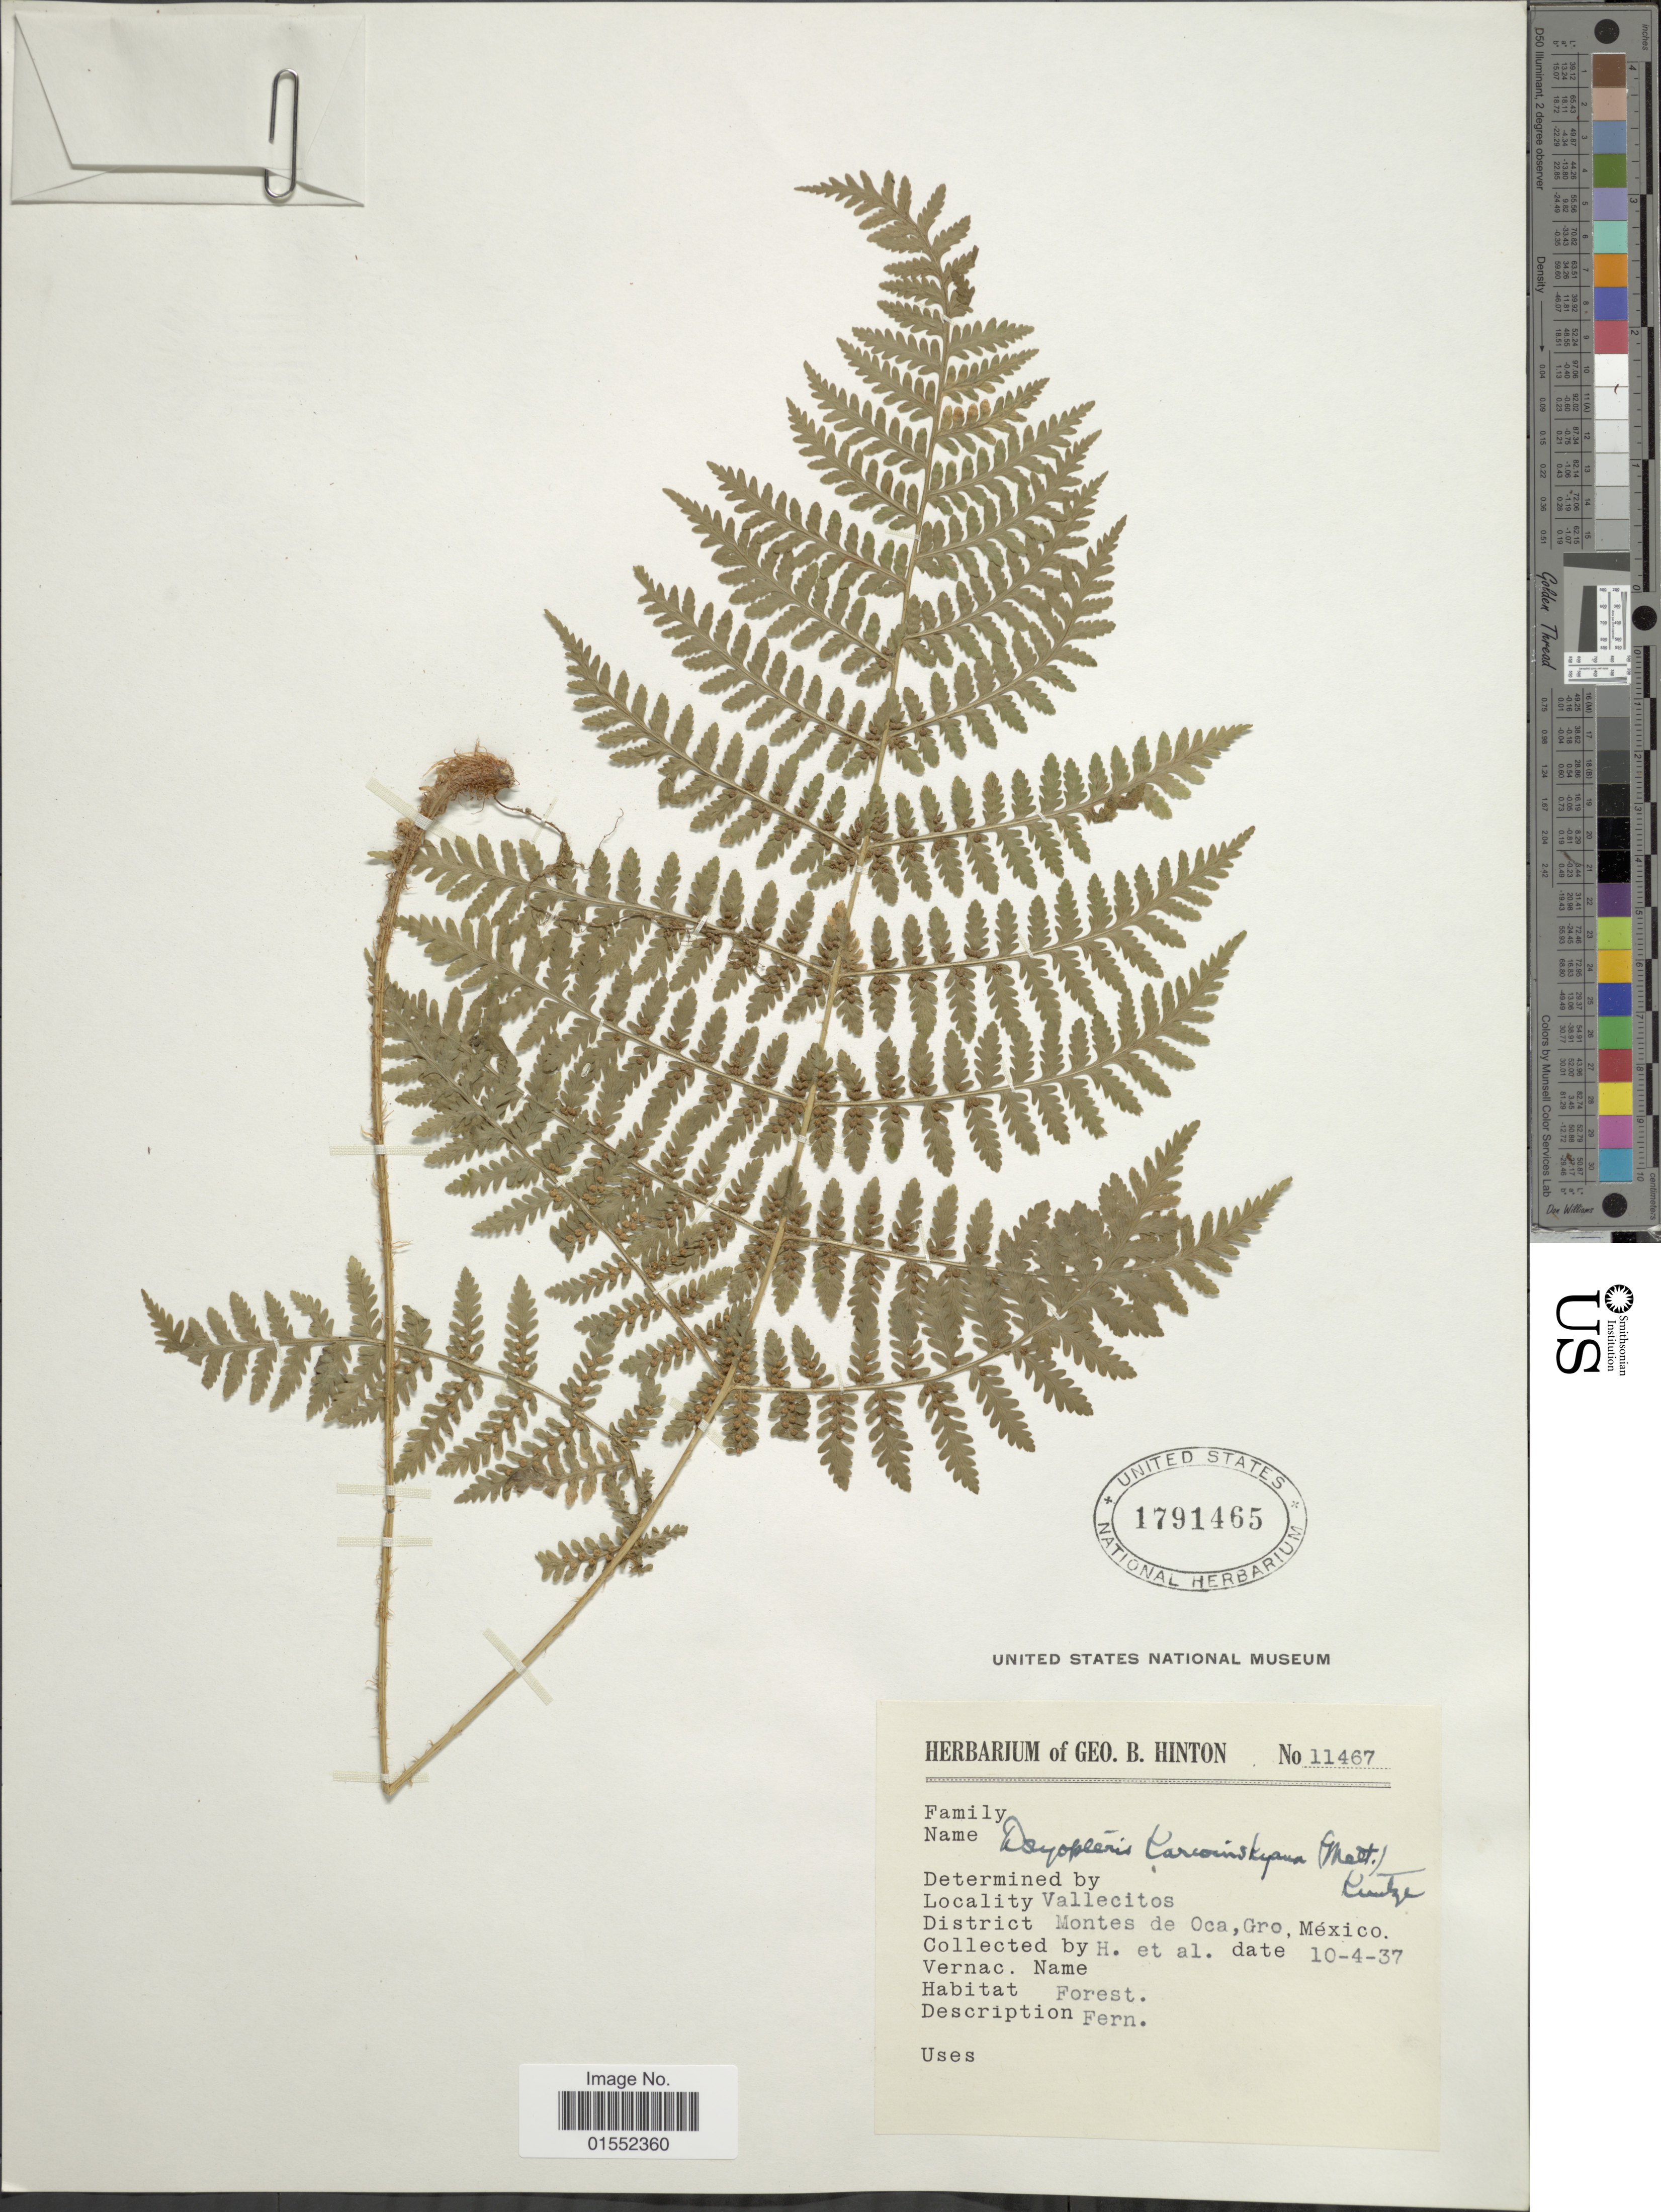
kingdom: Plantae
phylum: Tracheophyta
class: Polypodiopsida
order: Polypodiales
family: Dryopteridaceae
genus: Dryopteris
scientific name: Dryopteris karwinskyana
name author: (Mett.) Kuntze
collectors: G. B. Hinton & et al.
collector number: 11467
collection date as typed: Transcribed d/m/y: 10/4/37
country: Mexico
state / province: Guerrero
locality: Vallecitos, District Montes de Oca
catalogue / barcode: US 1791465